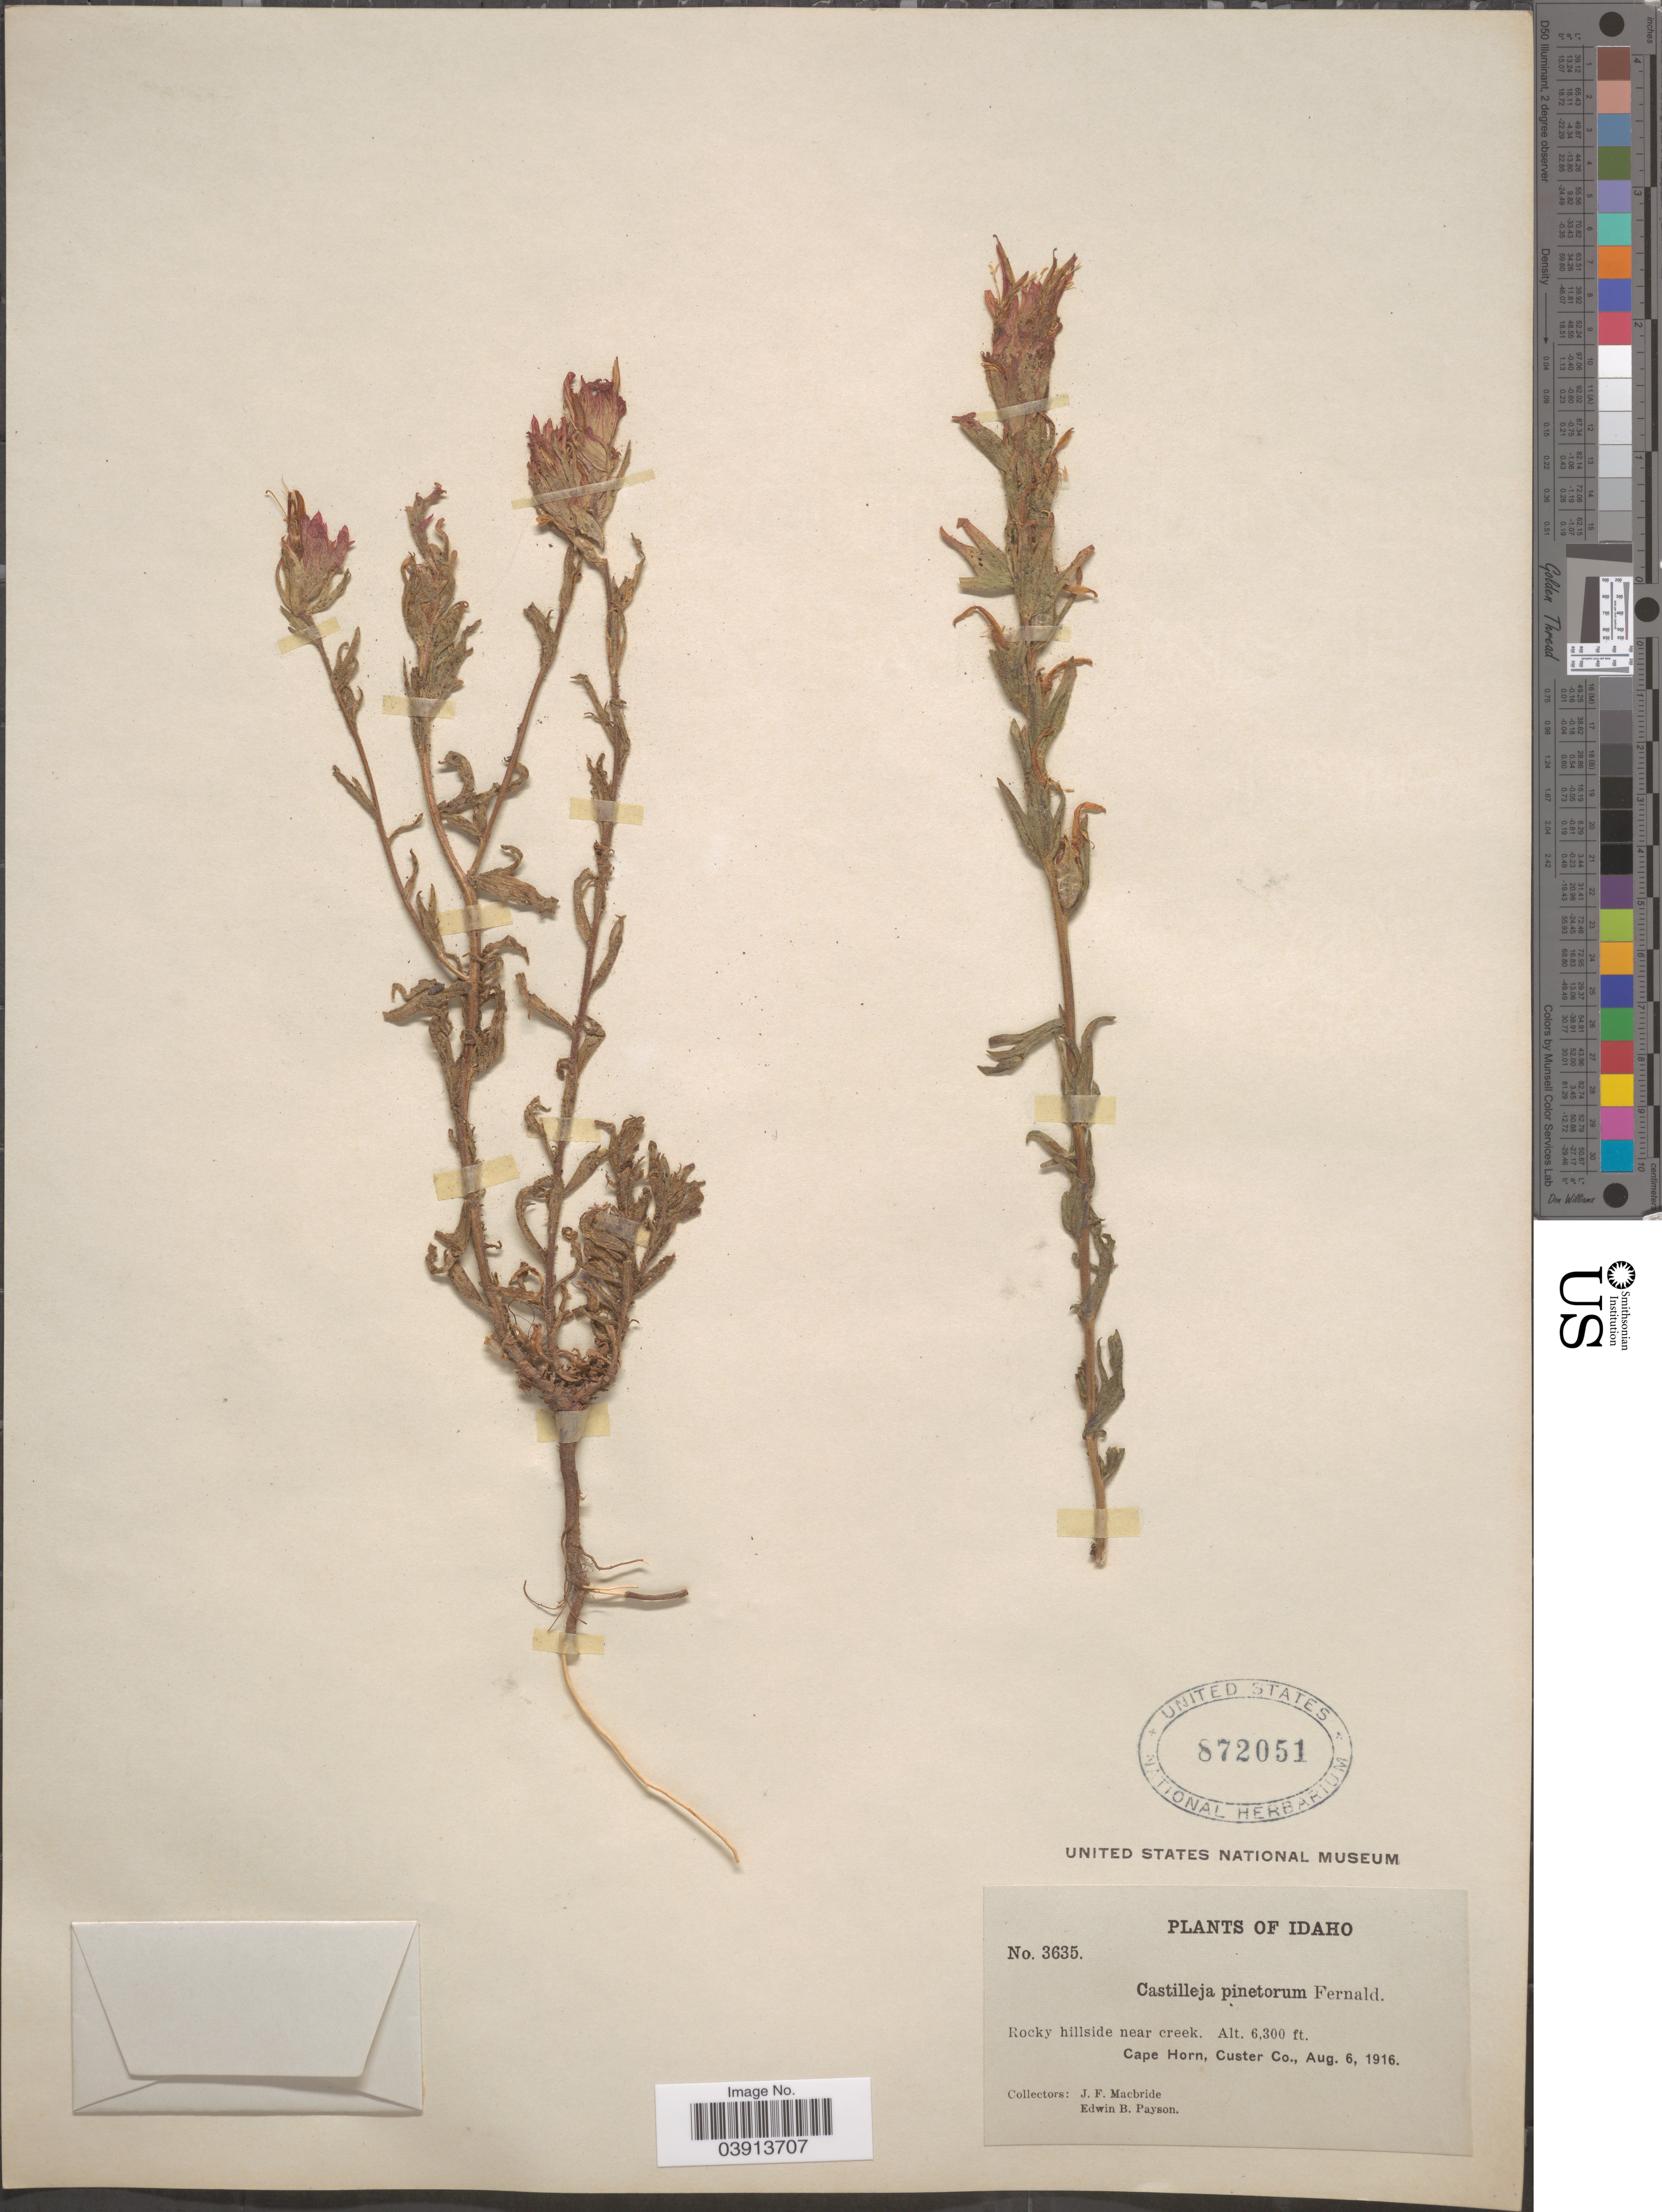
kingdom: Plantae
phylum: Tracheophyta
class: Magnoliopsida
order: Lamiales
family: Orobanchaceae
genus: Castilleja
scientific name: Castilleja pinetorum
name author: Fernald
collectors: J. F. Macbride & E. B. Payson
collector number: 3635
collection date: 1916-08-06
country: United States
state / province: Idaho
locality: Rocky hillside near creek, Cape Horn, Custer Co.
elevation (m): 1920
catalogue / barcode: US 872051